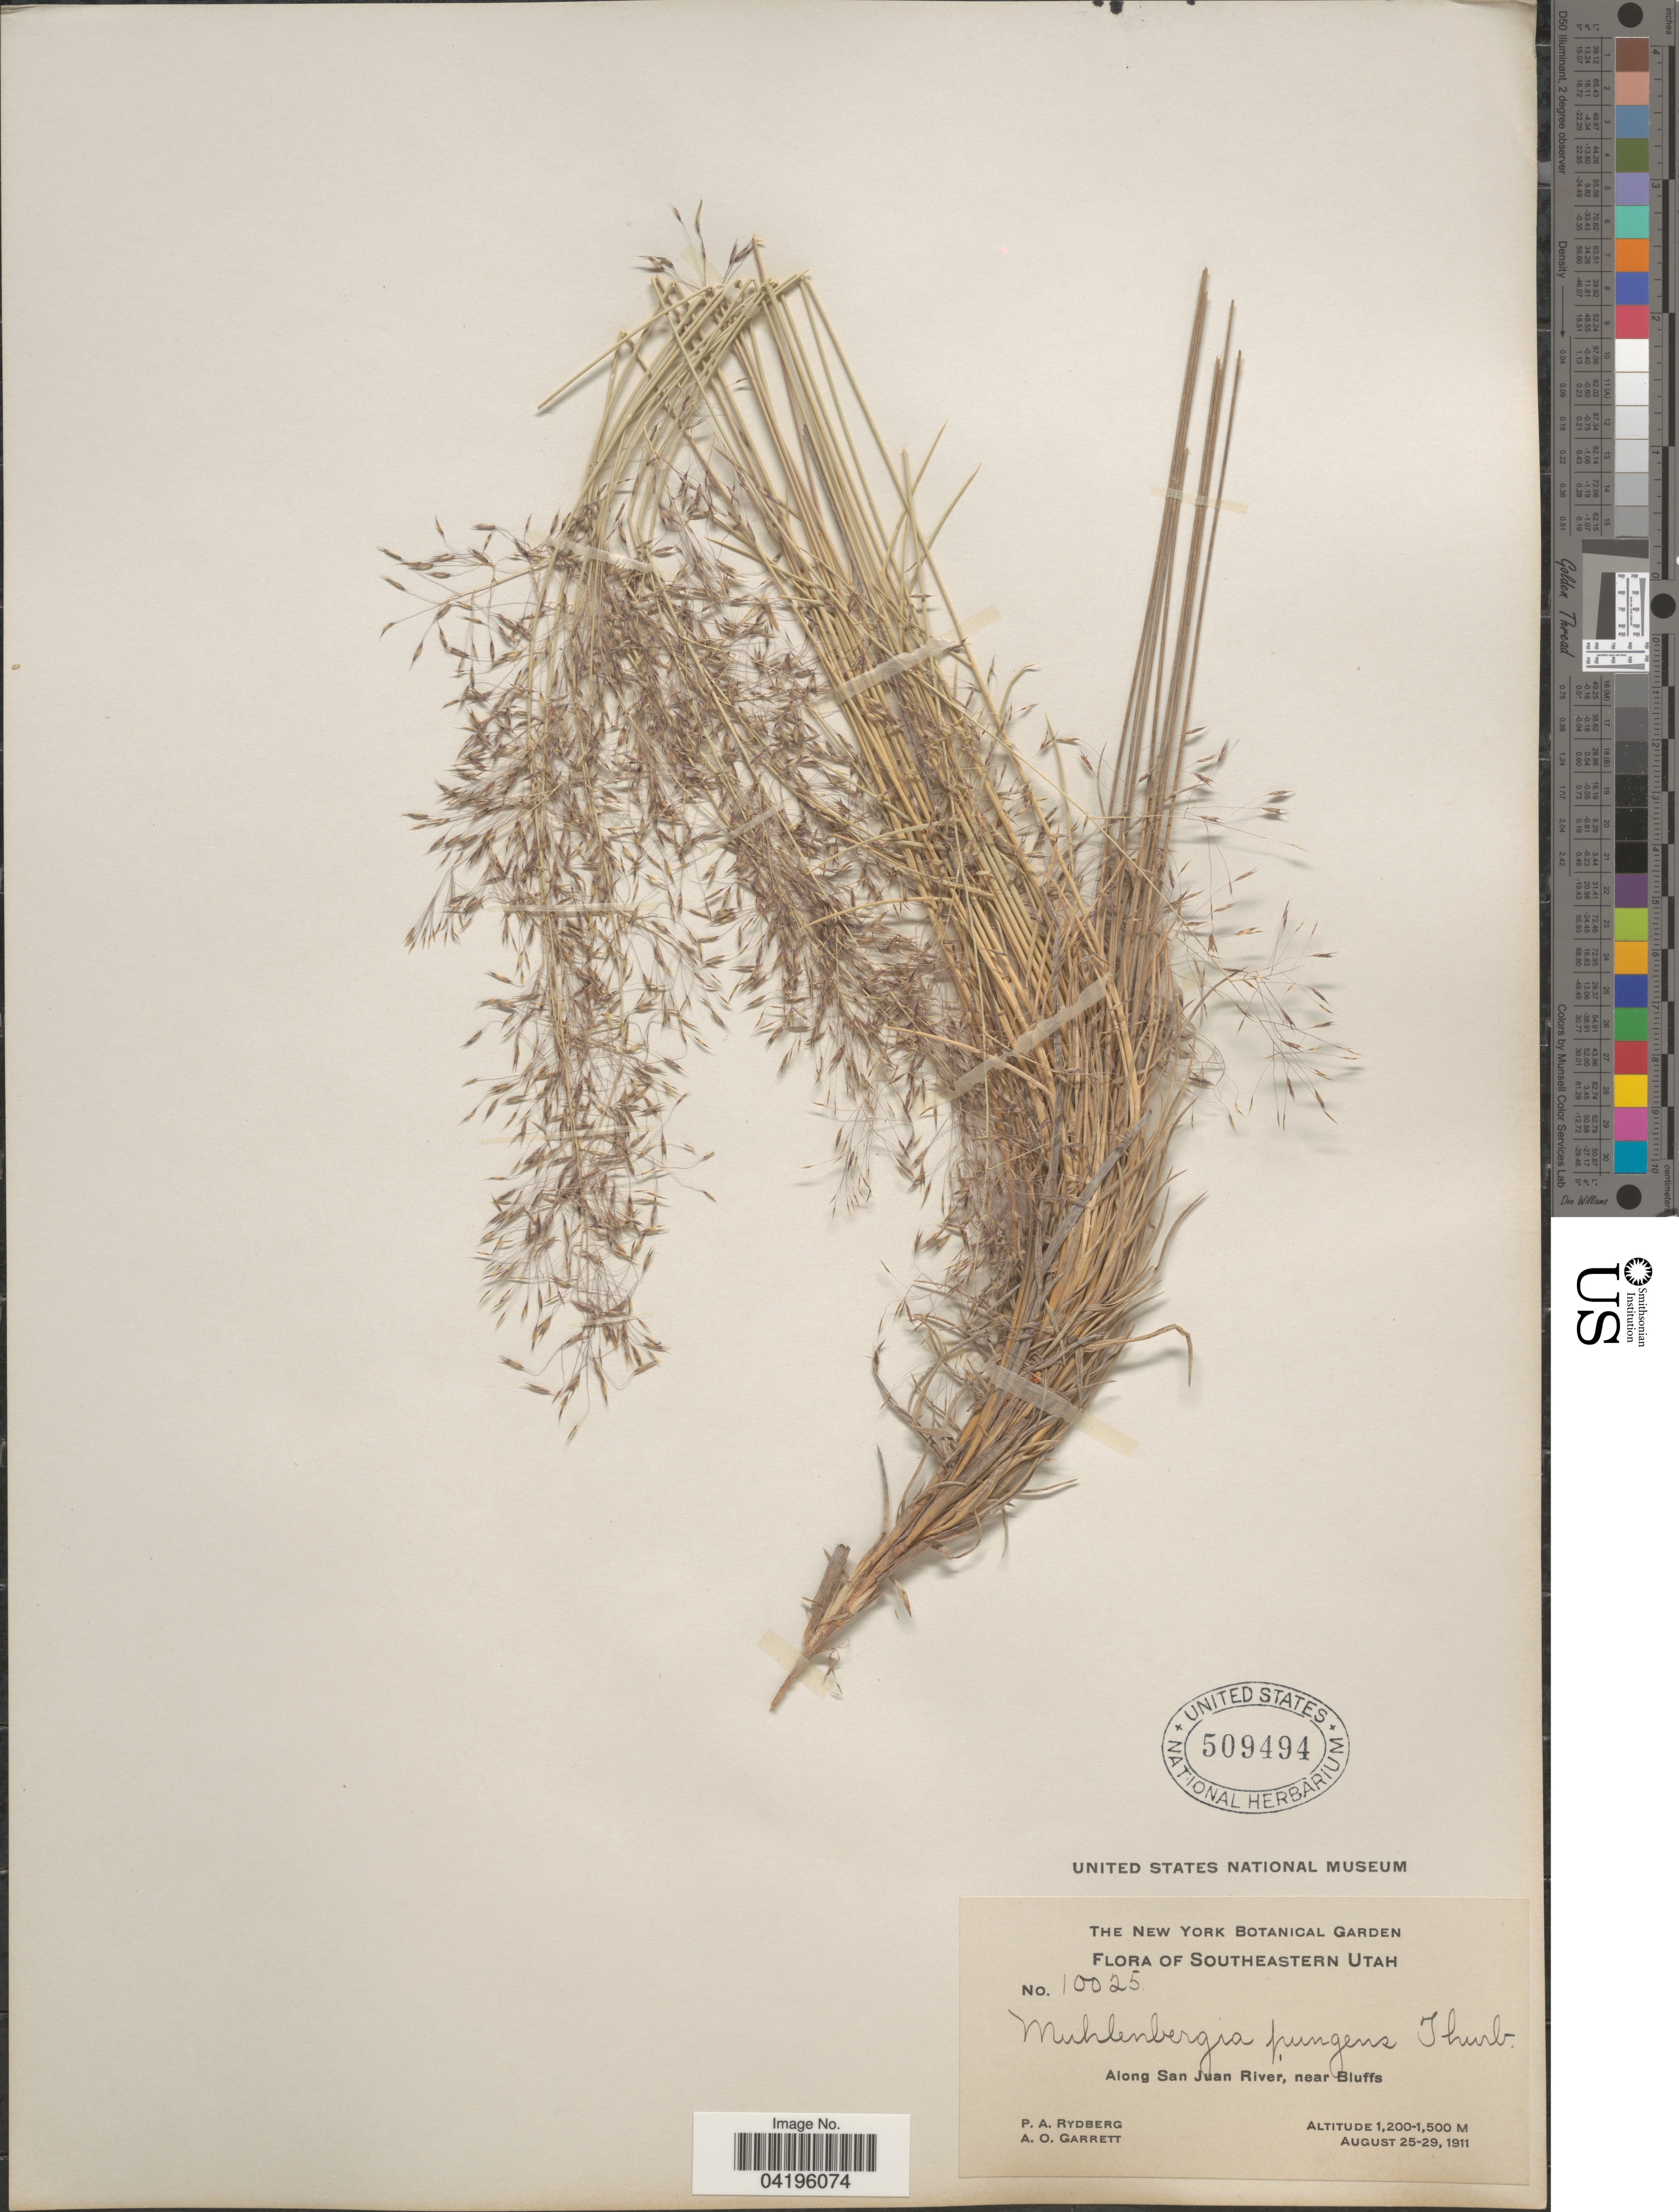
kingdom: Plantae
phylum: Tracheophyta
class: Liliopsida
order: Poales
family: Poaceae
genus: Muhlenbergia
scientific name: Muhlenbergia pungens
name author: Thurb. ex A. Gray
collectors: P. A. Rydberg & A. O. Garrett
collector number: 10025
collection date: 1911-08-25/1911-08-29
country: United States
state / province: Utah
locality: Southeastern Utah. Along San Juan River, near Bluffs.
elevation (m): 1200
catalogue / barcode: US 509494